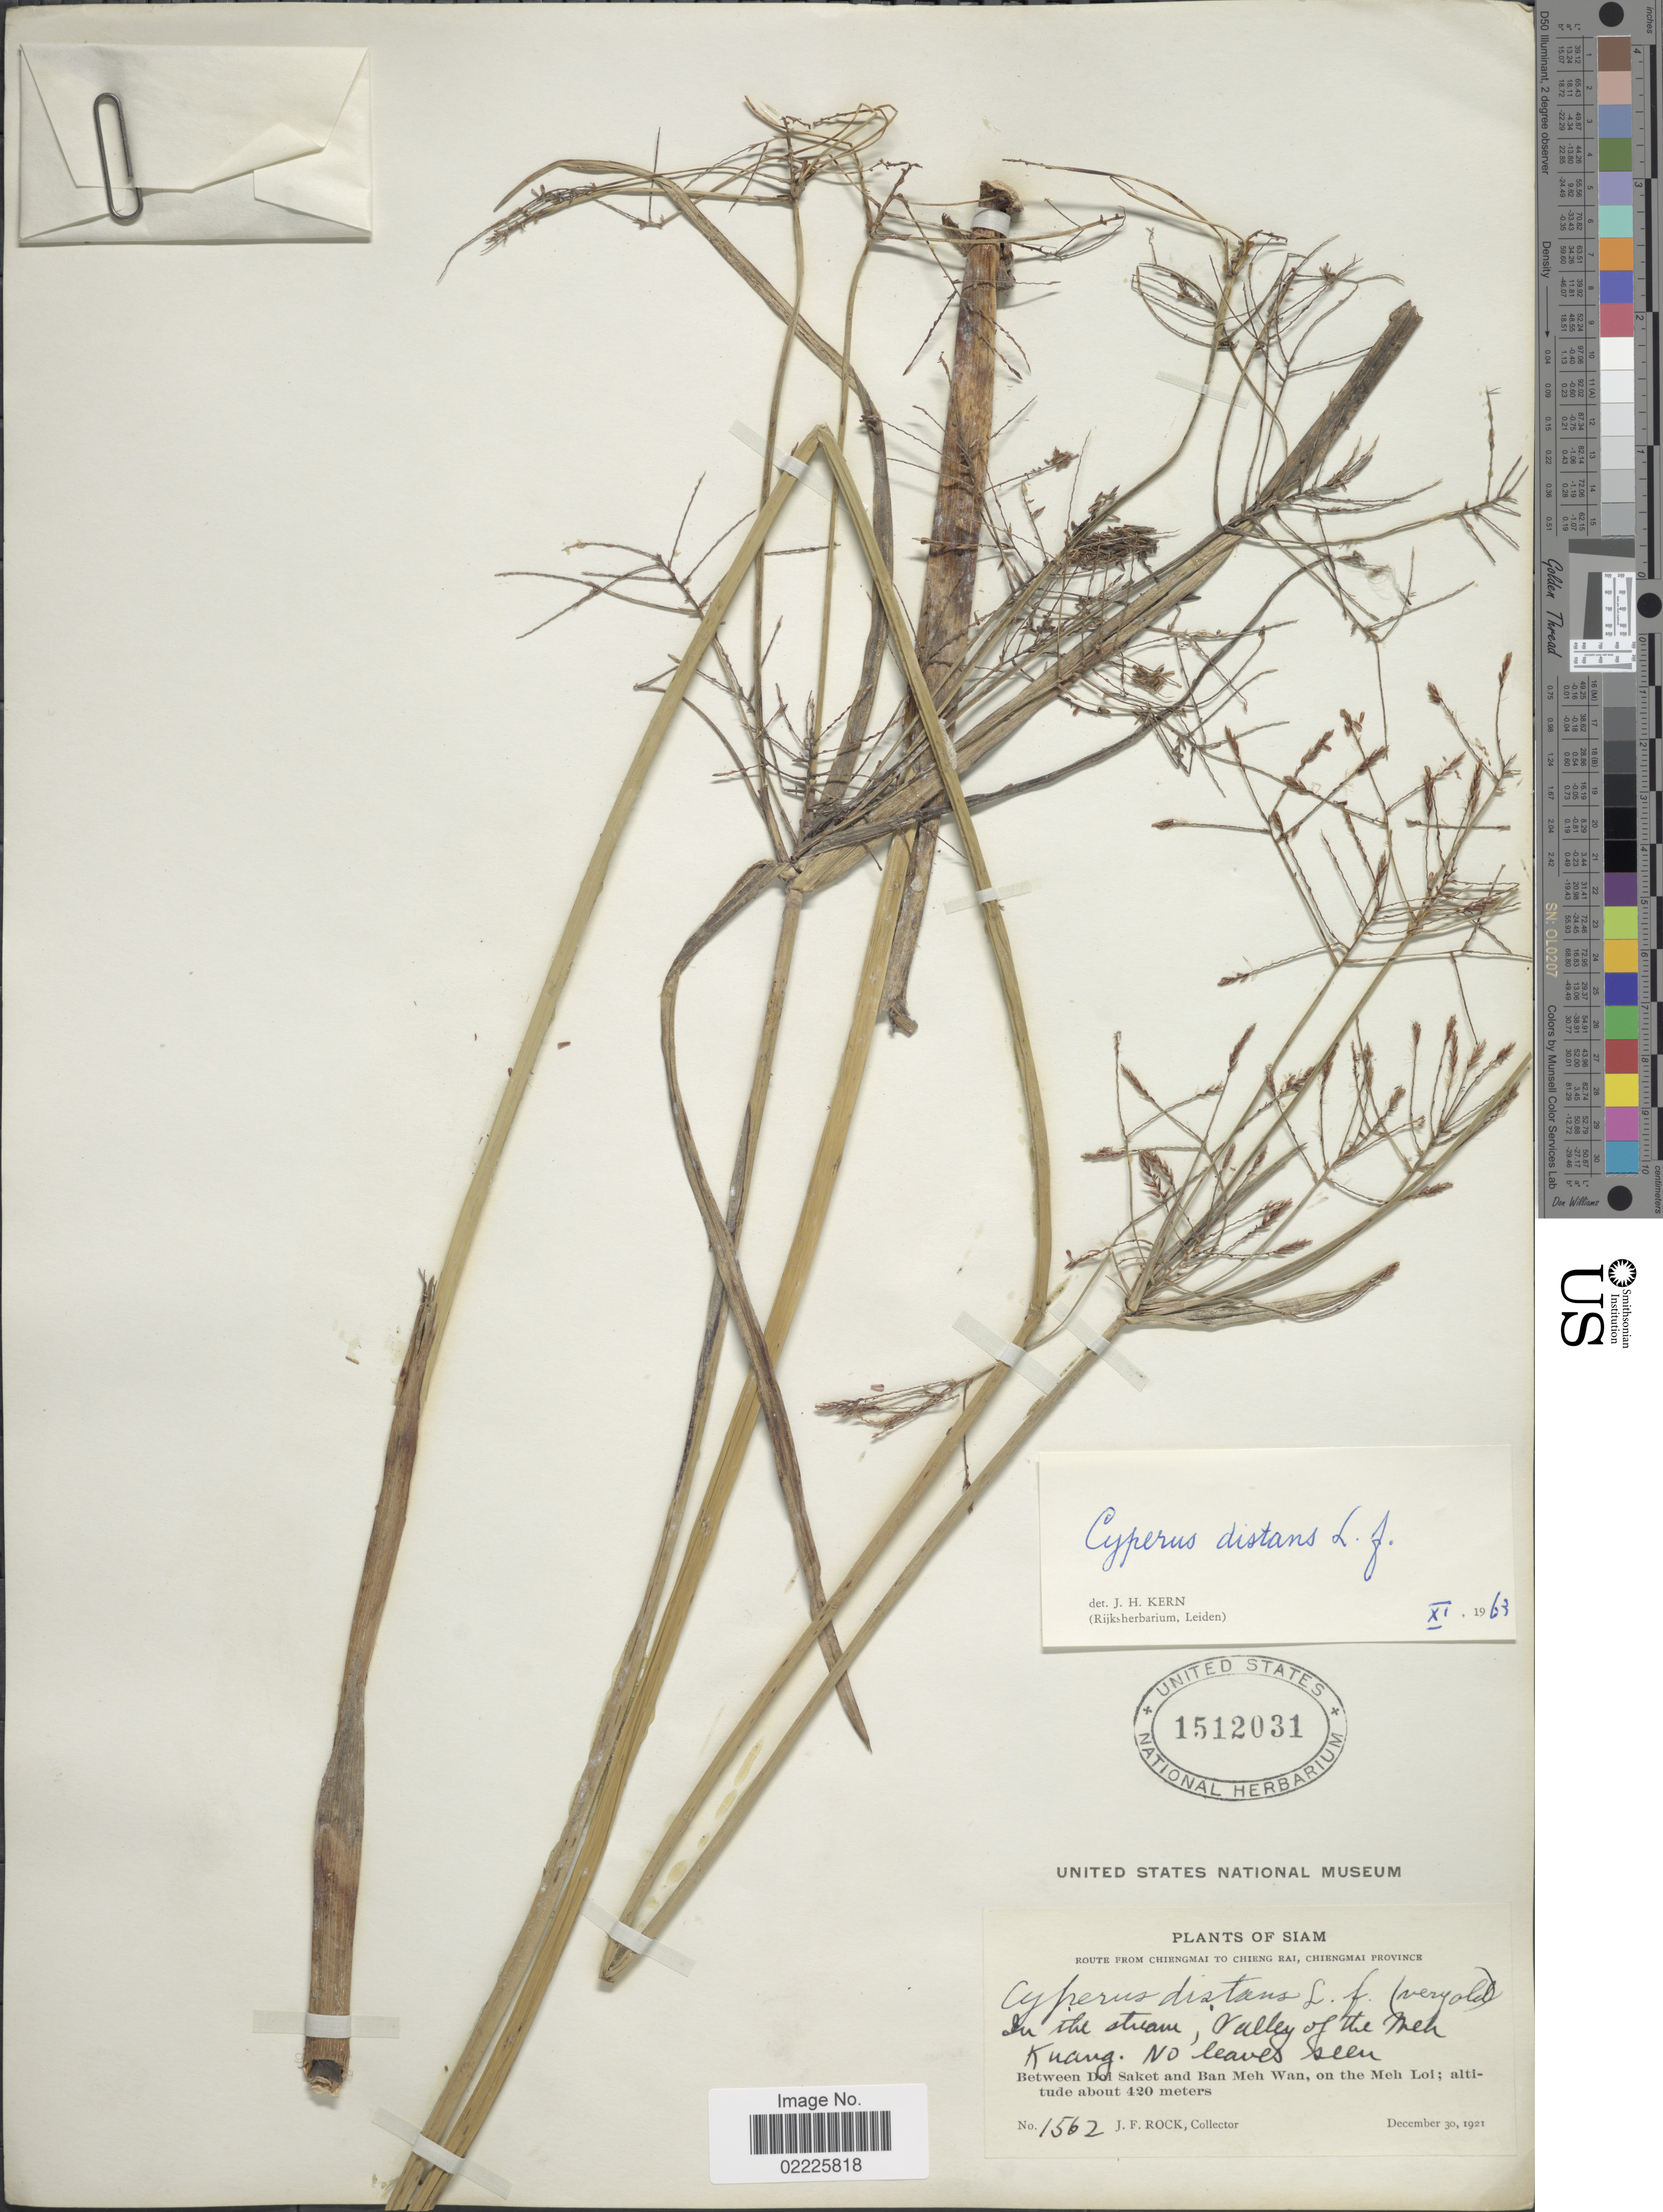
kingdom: Plantae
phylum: Tracheophyta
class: Liliopsida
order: Poales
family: Cyperaceae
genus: Cyperus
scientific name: Cyperus distans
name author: L. f.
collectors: J. Rock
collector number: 1562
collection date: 1921-12-30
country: Thailand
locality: Siam, Valley of the Meh Kuang, Between Doi Saket and Ban Meh Wan, on the Meh Loi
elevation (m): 420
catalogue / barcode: US 1512031